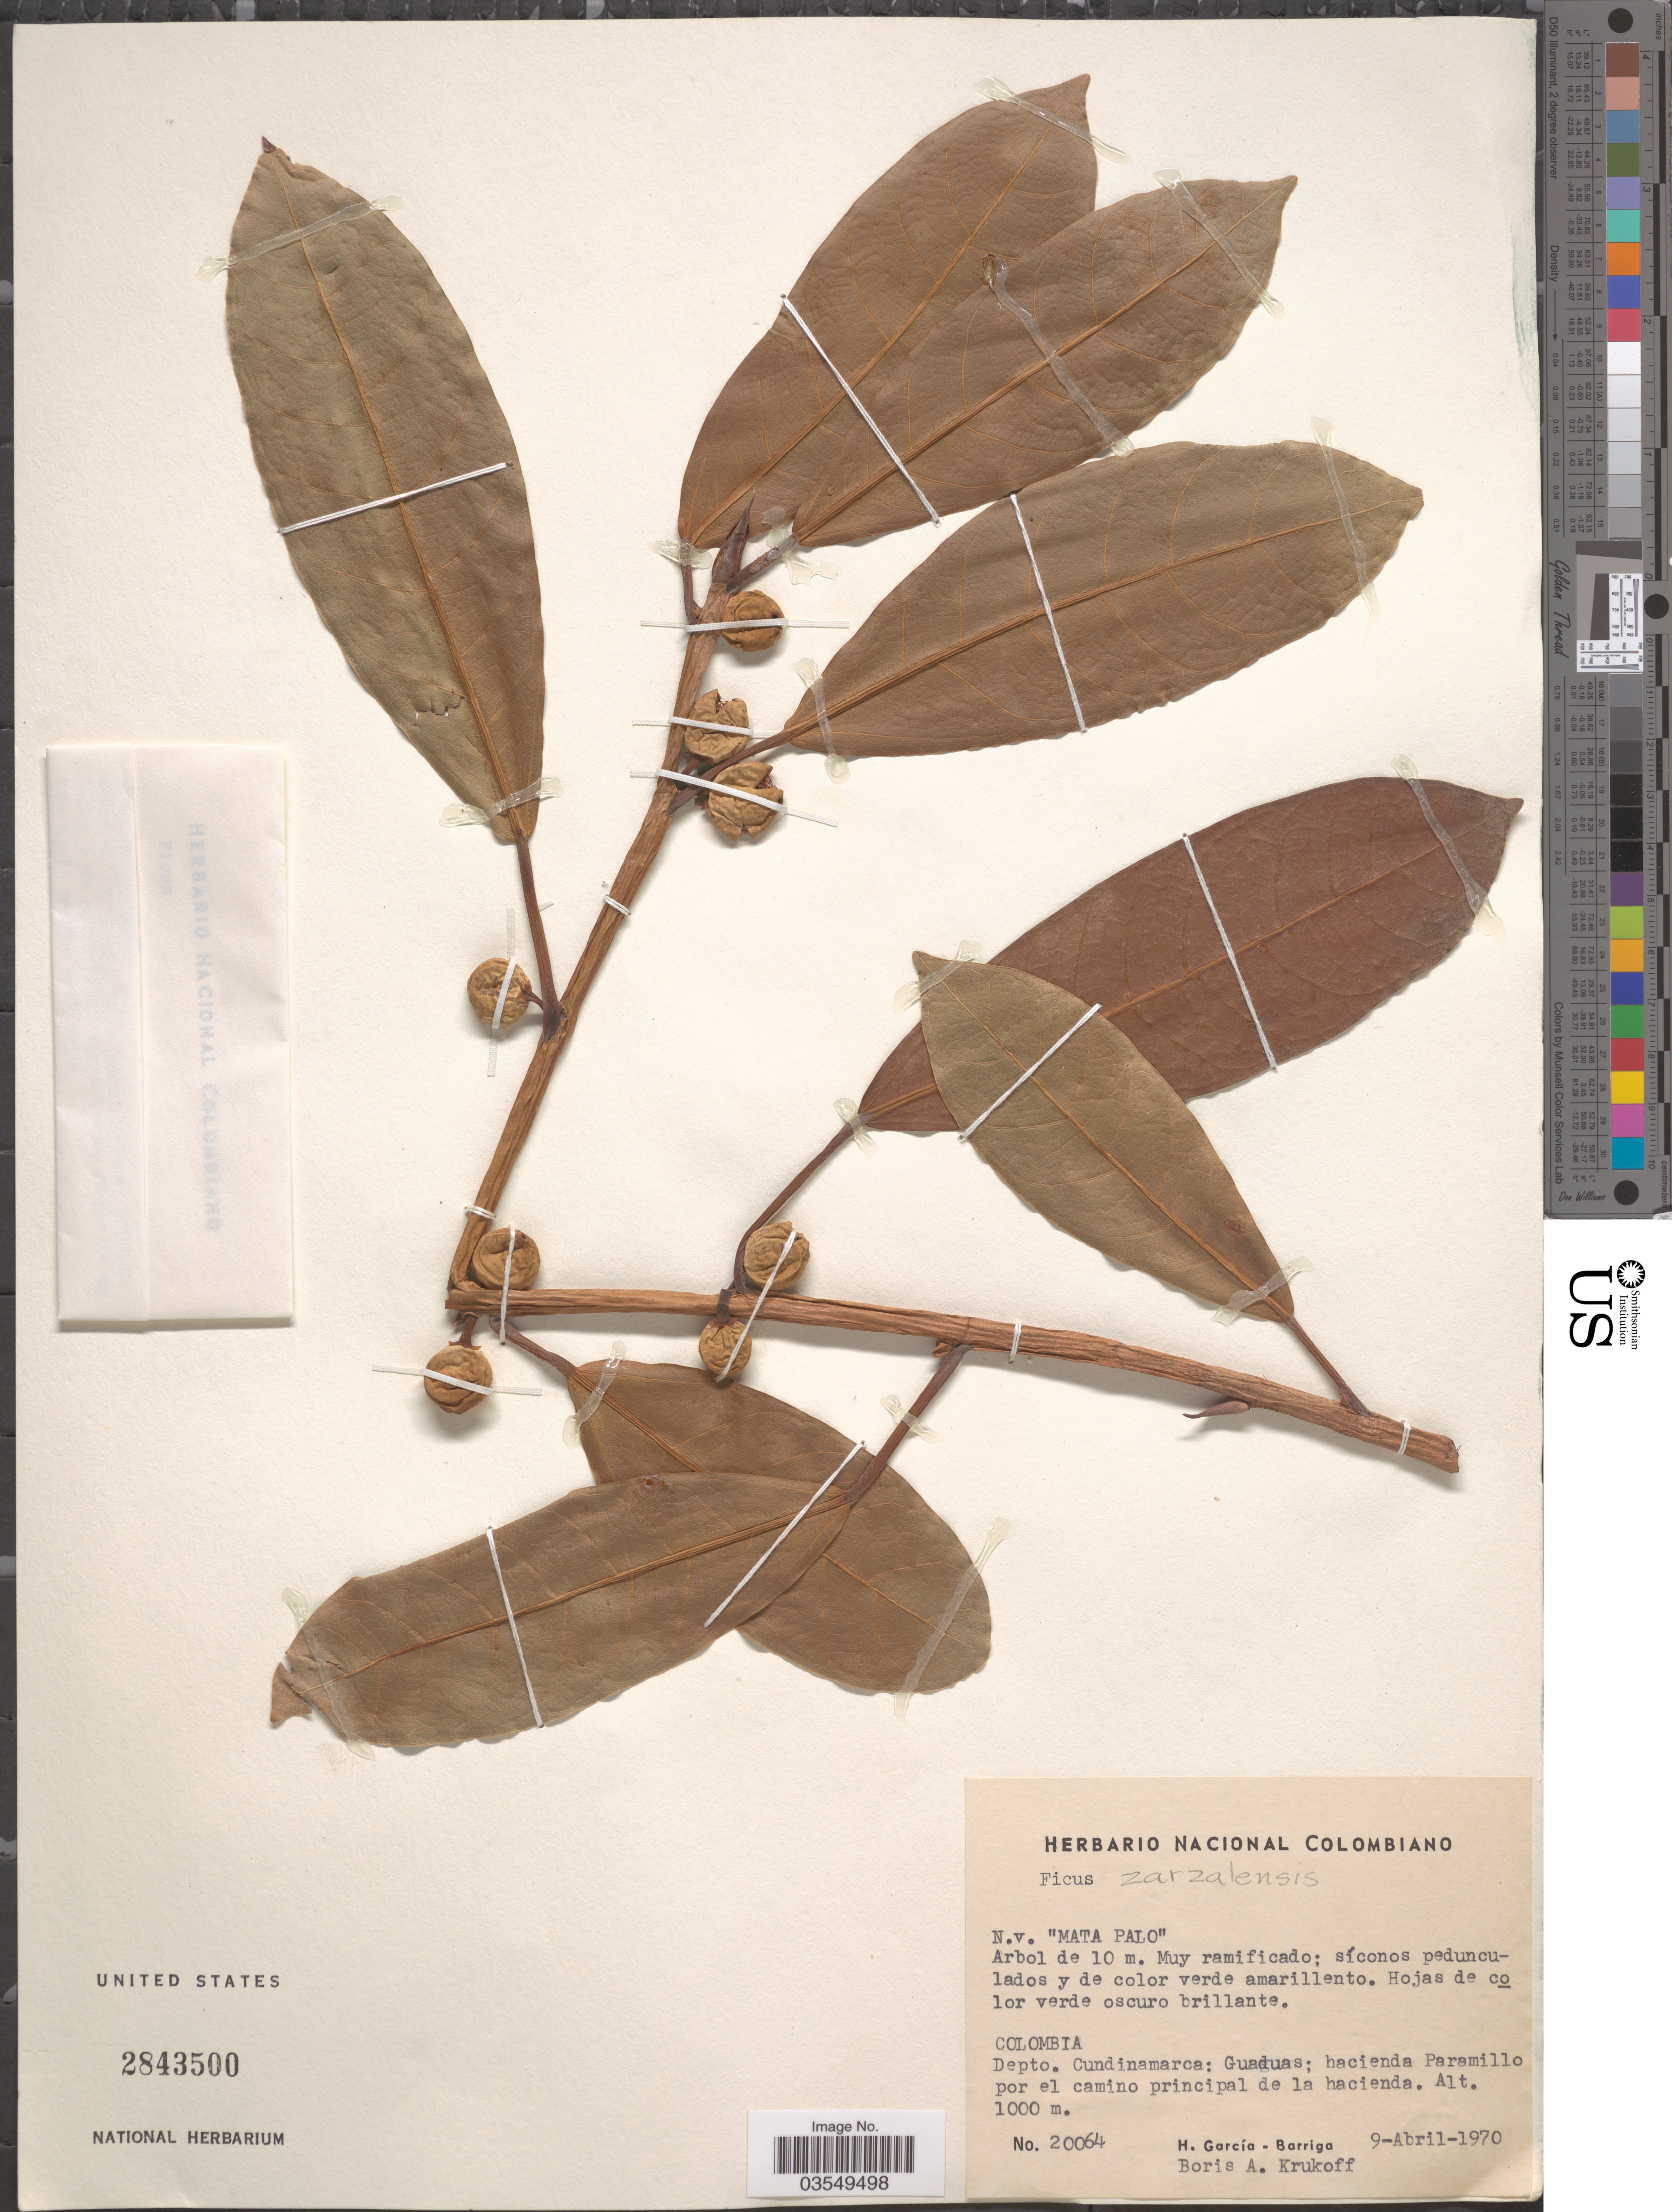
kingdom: Plantae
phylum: Tracheophyta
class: Magnoliopsida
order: Rosales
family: Moraceae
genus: Ficus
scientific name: Ficus zarzalensis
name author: Standl.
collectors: H. García Barriga & B. A. Krukoff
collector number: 20064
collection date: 1970-04-09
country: Colombia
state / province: Cundinamarca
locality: Depto. Cundinamarca: Guaduas; hacienda Paramillo por el camino principal de la hacienda.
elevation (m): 1000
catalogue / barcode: US 2843500